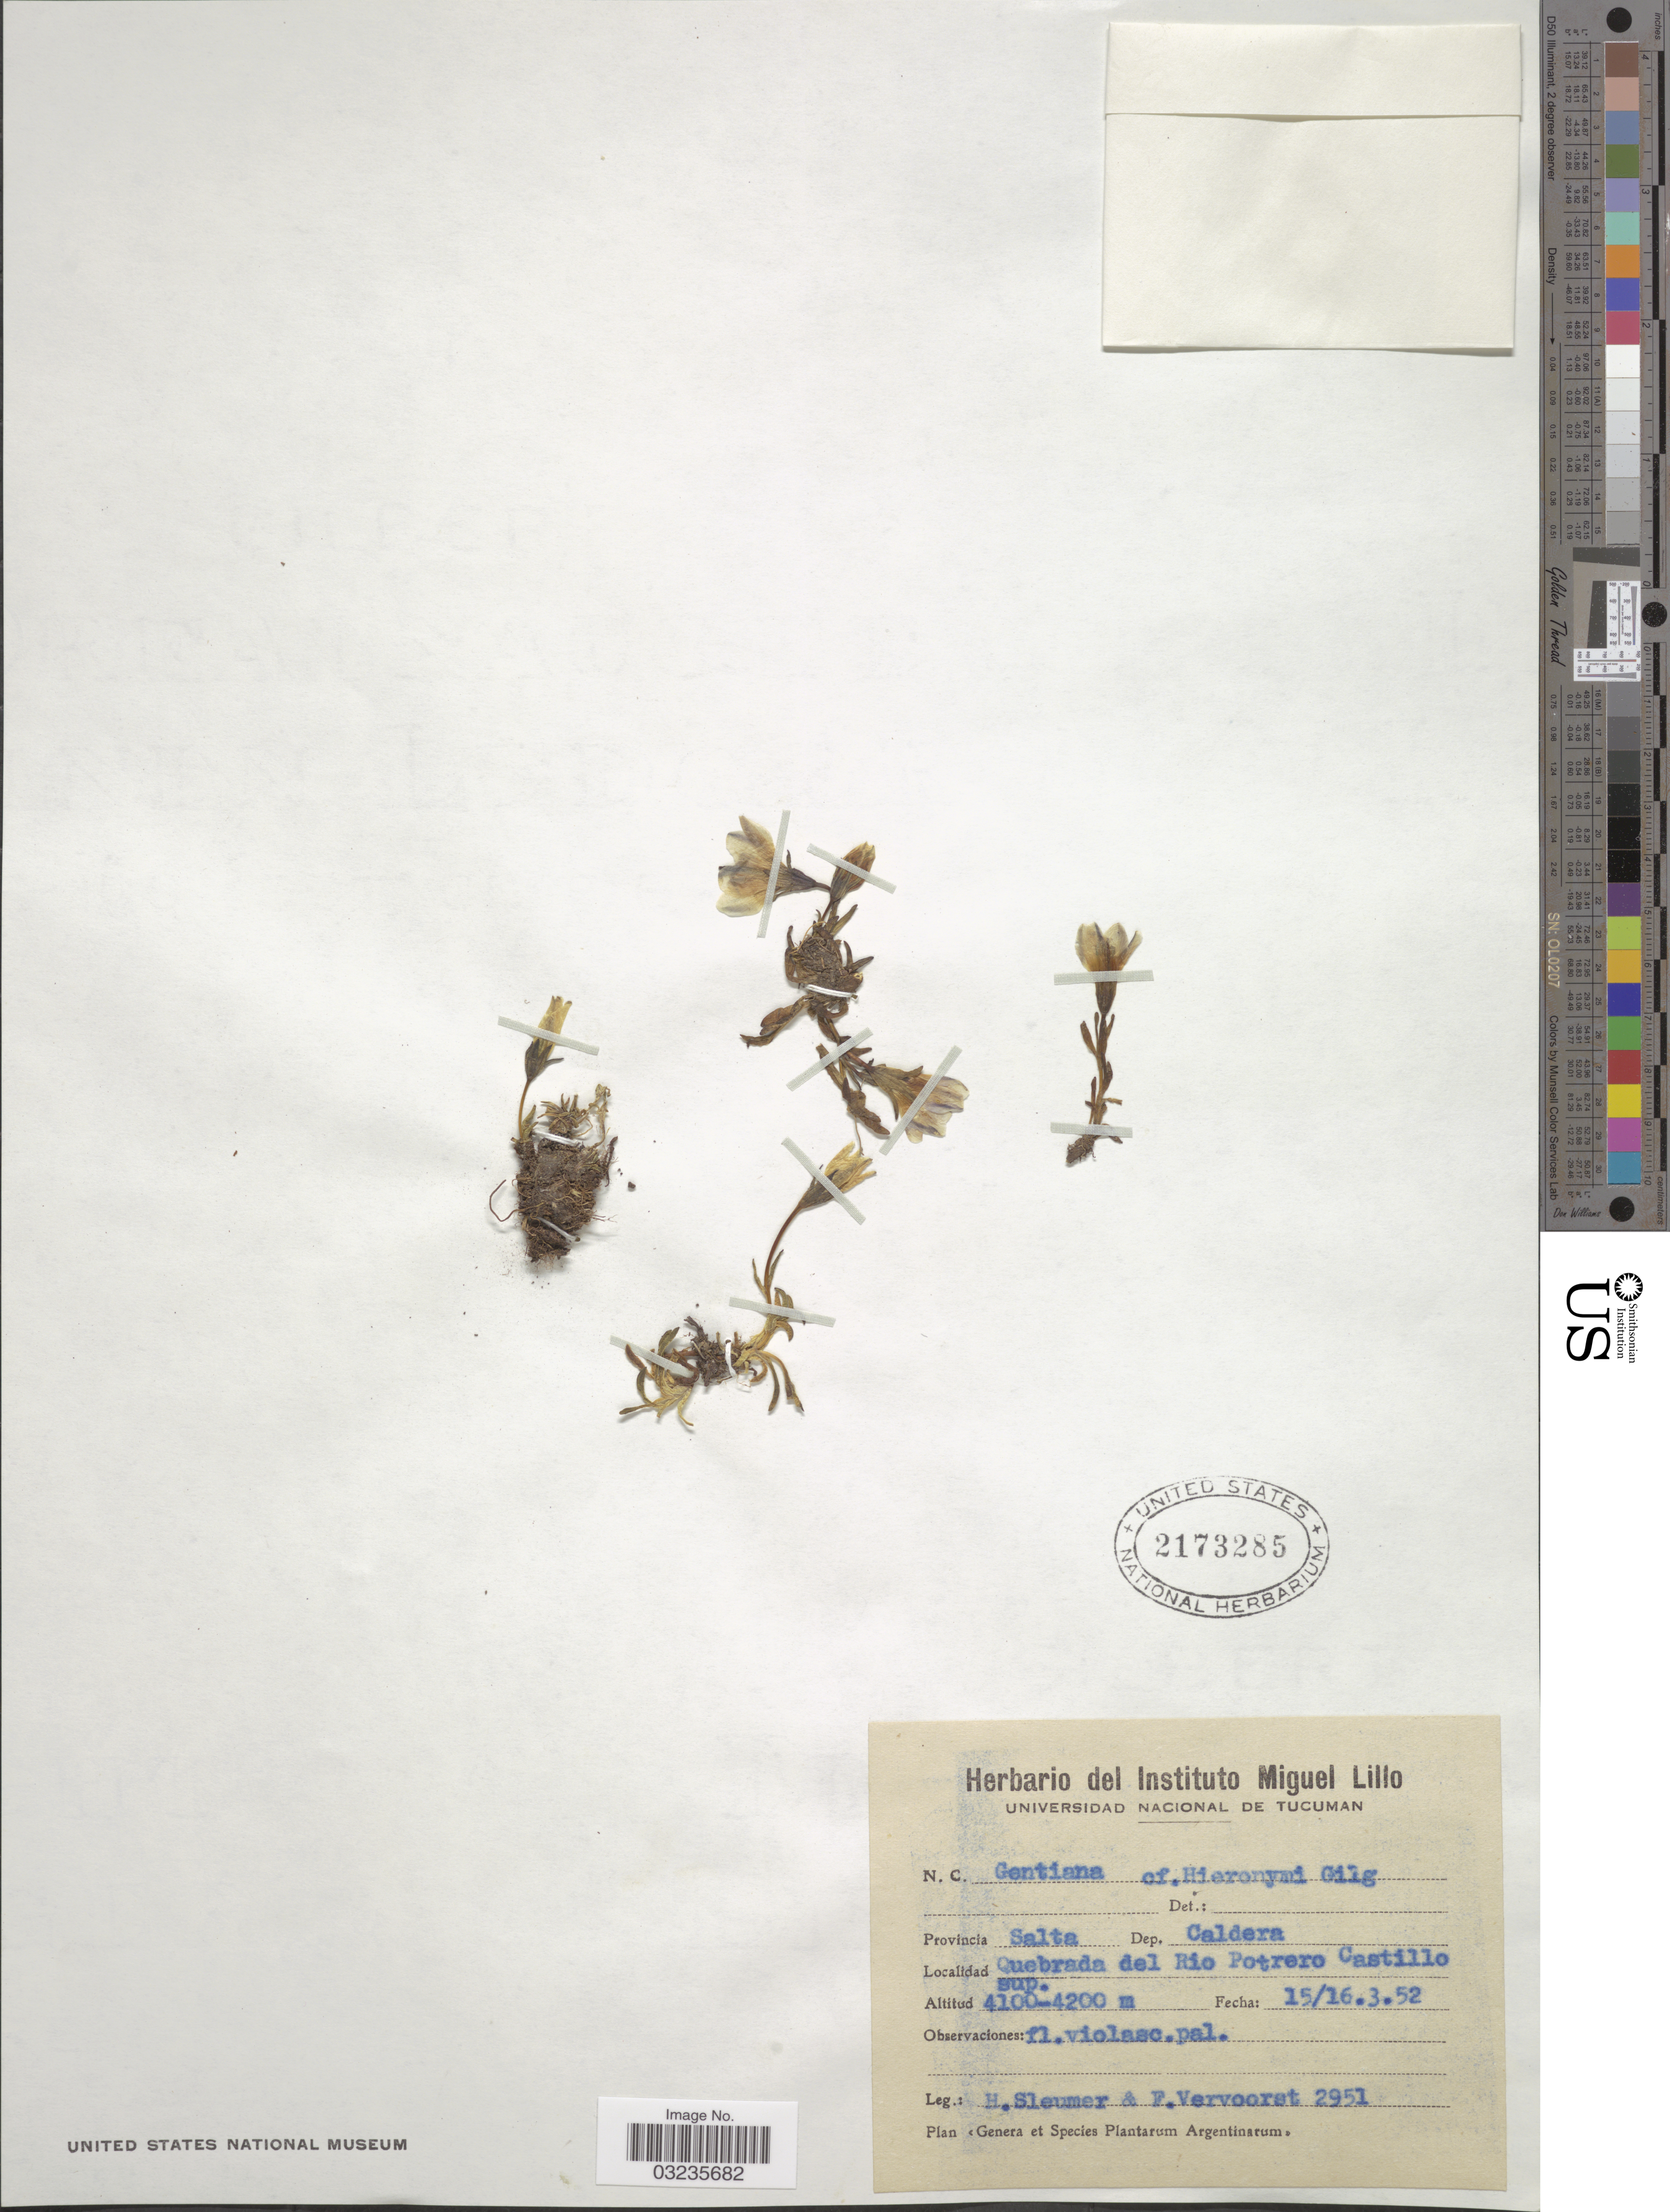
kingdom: Plantae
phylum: Tracheophyta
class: Magnoliopsida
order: Gentianales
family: Gentianaceae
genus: Gentiana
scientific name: Gentiana hieronymi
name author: Gilg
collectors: H. O. Sleumer & F. Vervoorst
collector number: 2951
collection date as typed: Transcribed d/m/y: 15/3/52 to 16/3/52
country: Argentina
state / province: Salta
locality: Dep. Caldera. Quebrada del Rio Potrero Castillo sup.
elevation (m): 4100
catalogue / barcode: US 2173285